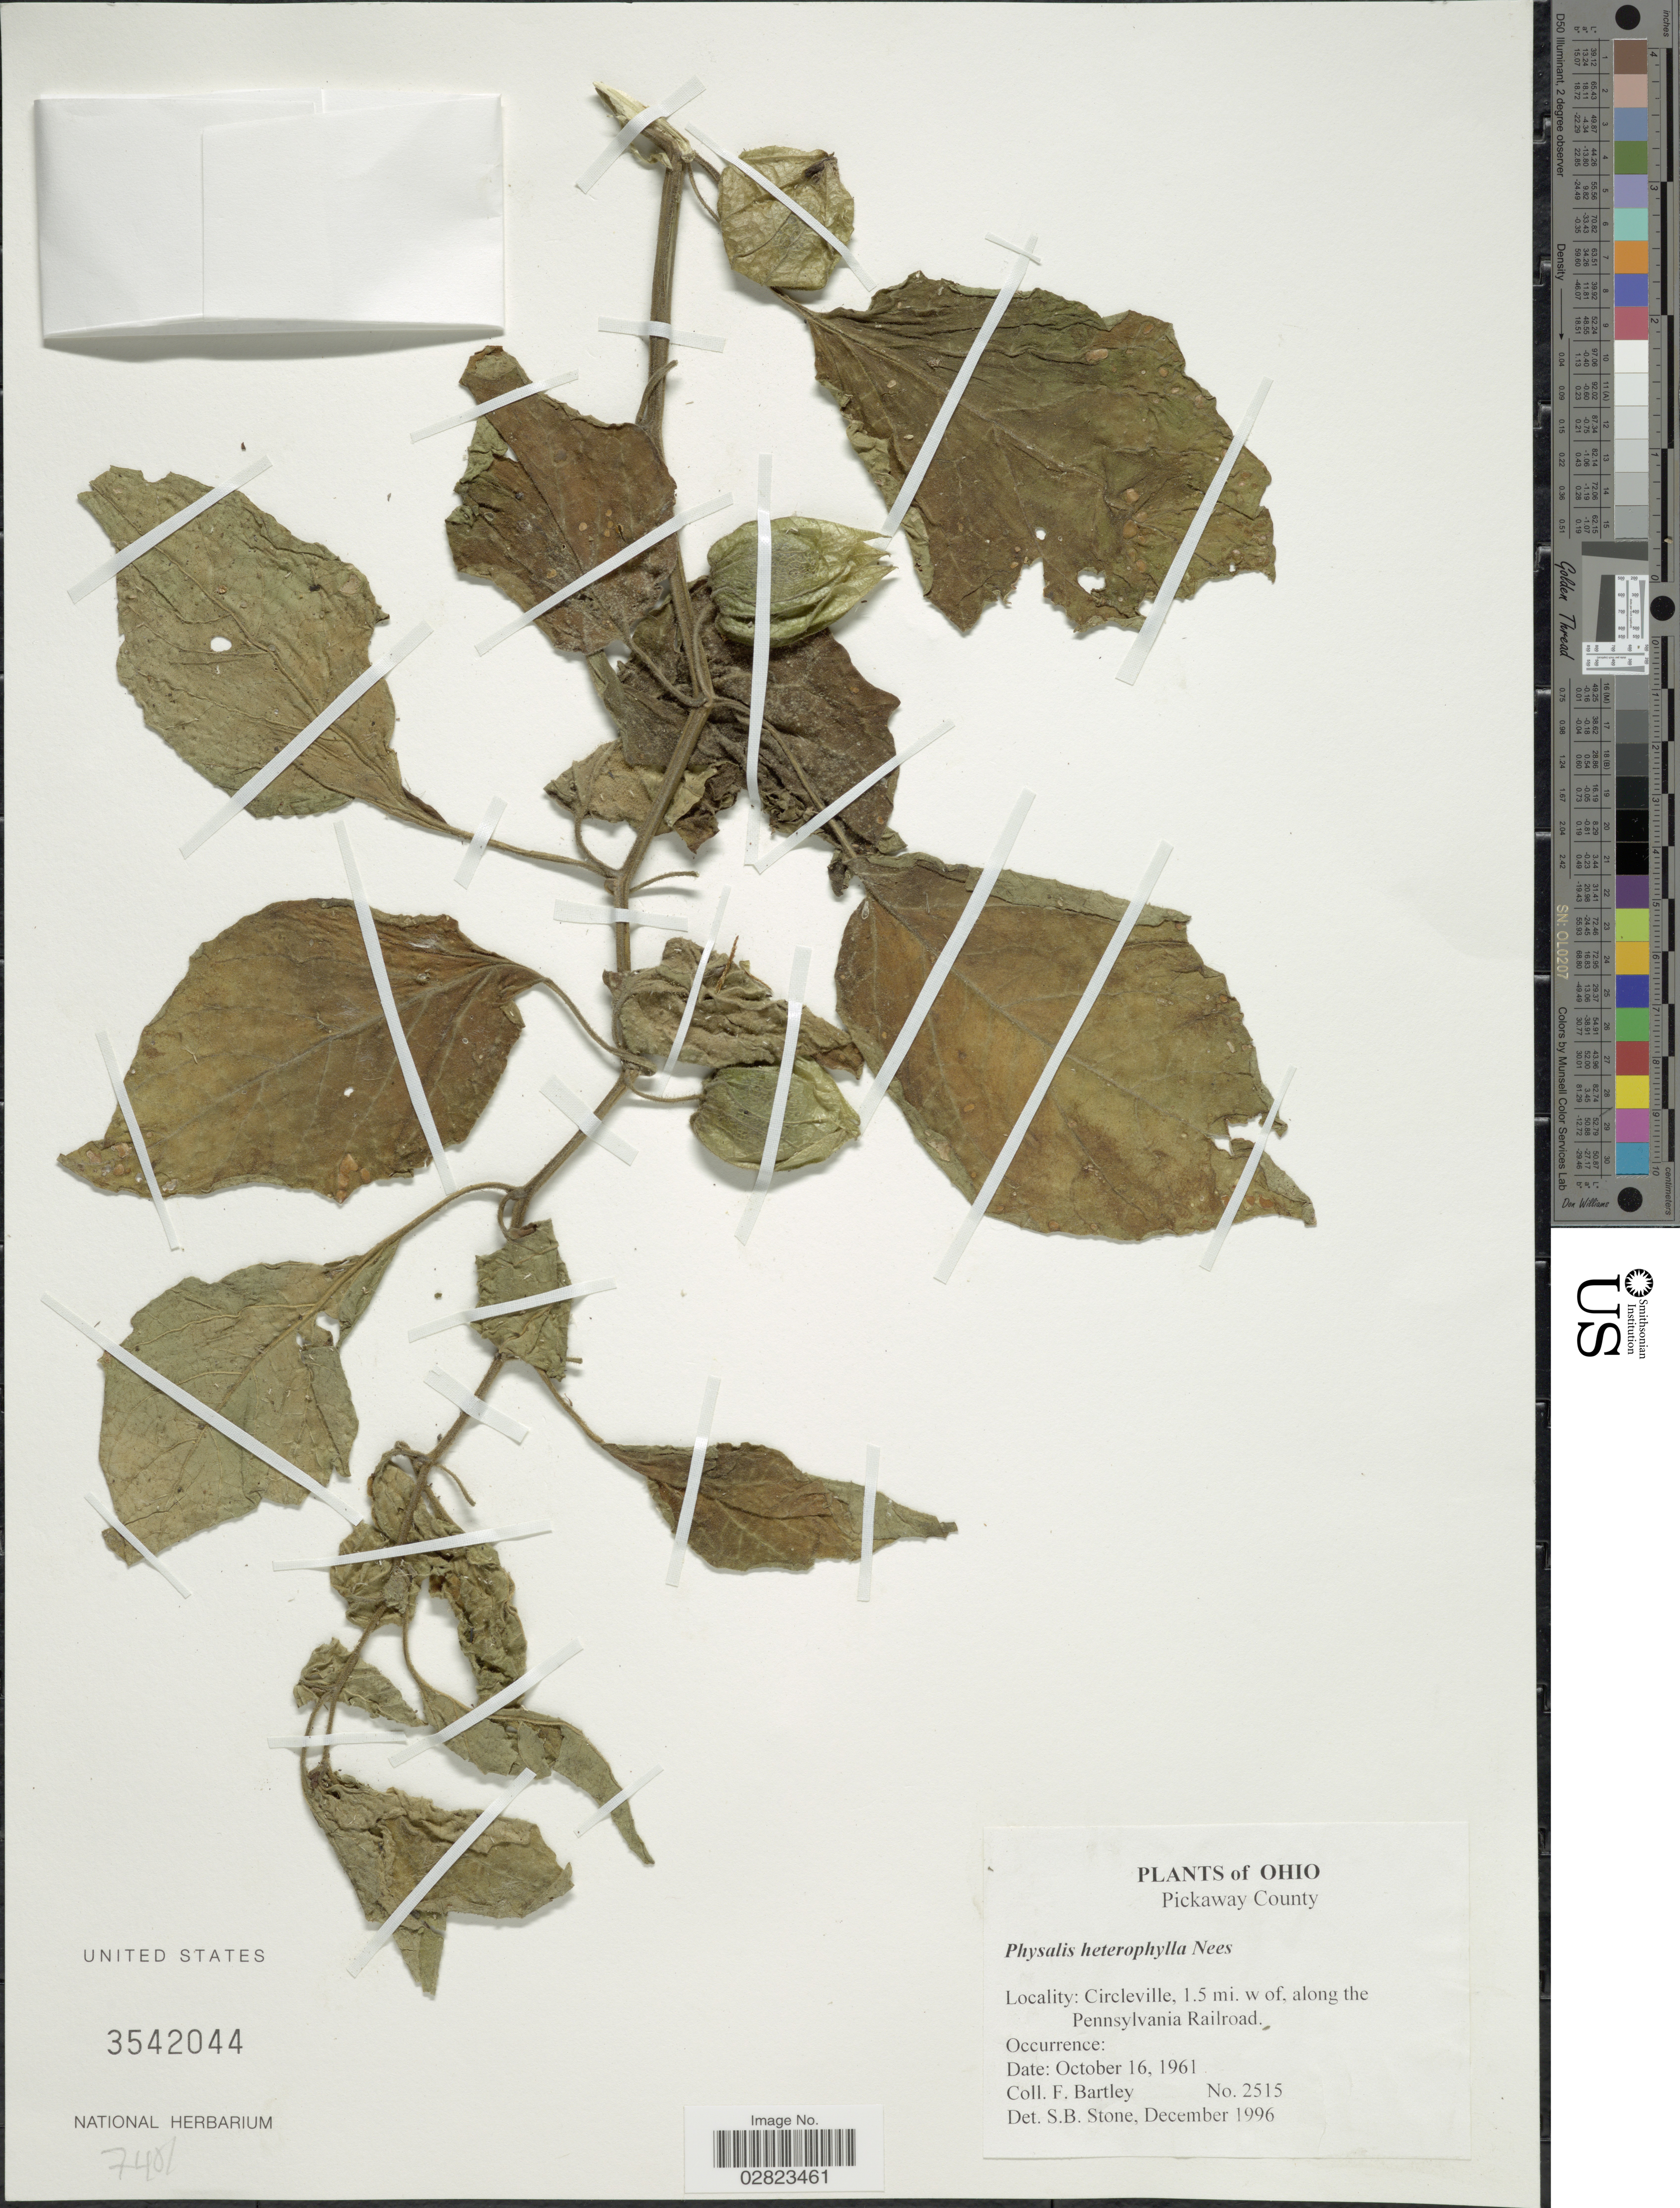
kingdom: Plantae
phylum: Tracheophyta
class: Magnoliopsida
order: Solanales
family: Solanaceae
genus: Physalis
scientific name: Physalis heterophylla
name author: Nees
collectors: F. Bartley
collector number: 2515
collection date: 1961-10-16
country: United States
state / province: Ohio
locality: Pickaway County. Circleville, 1.5 mi. w of, along the Pennsylvania Railroad.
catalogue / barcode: US 3542044